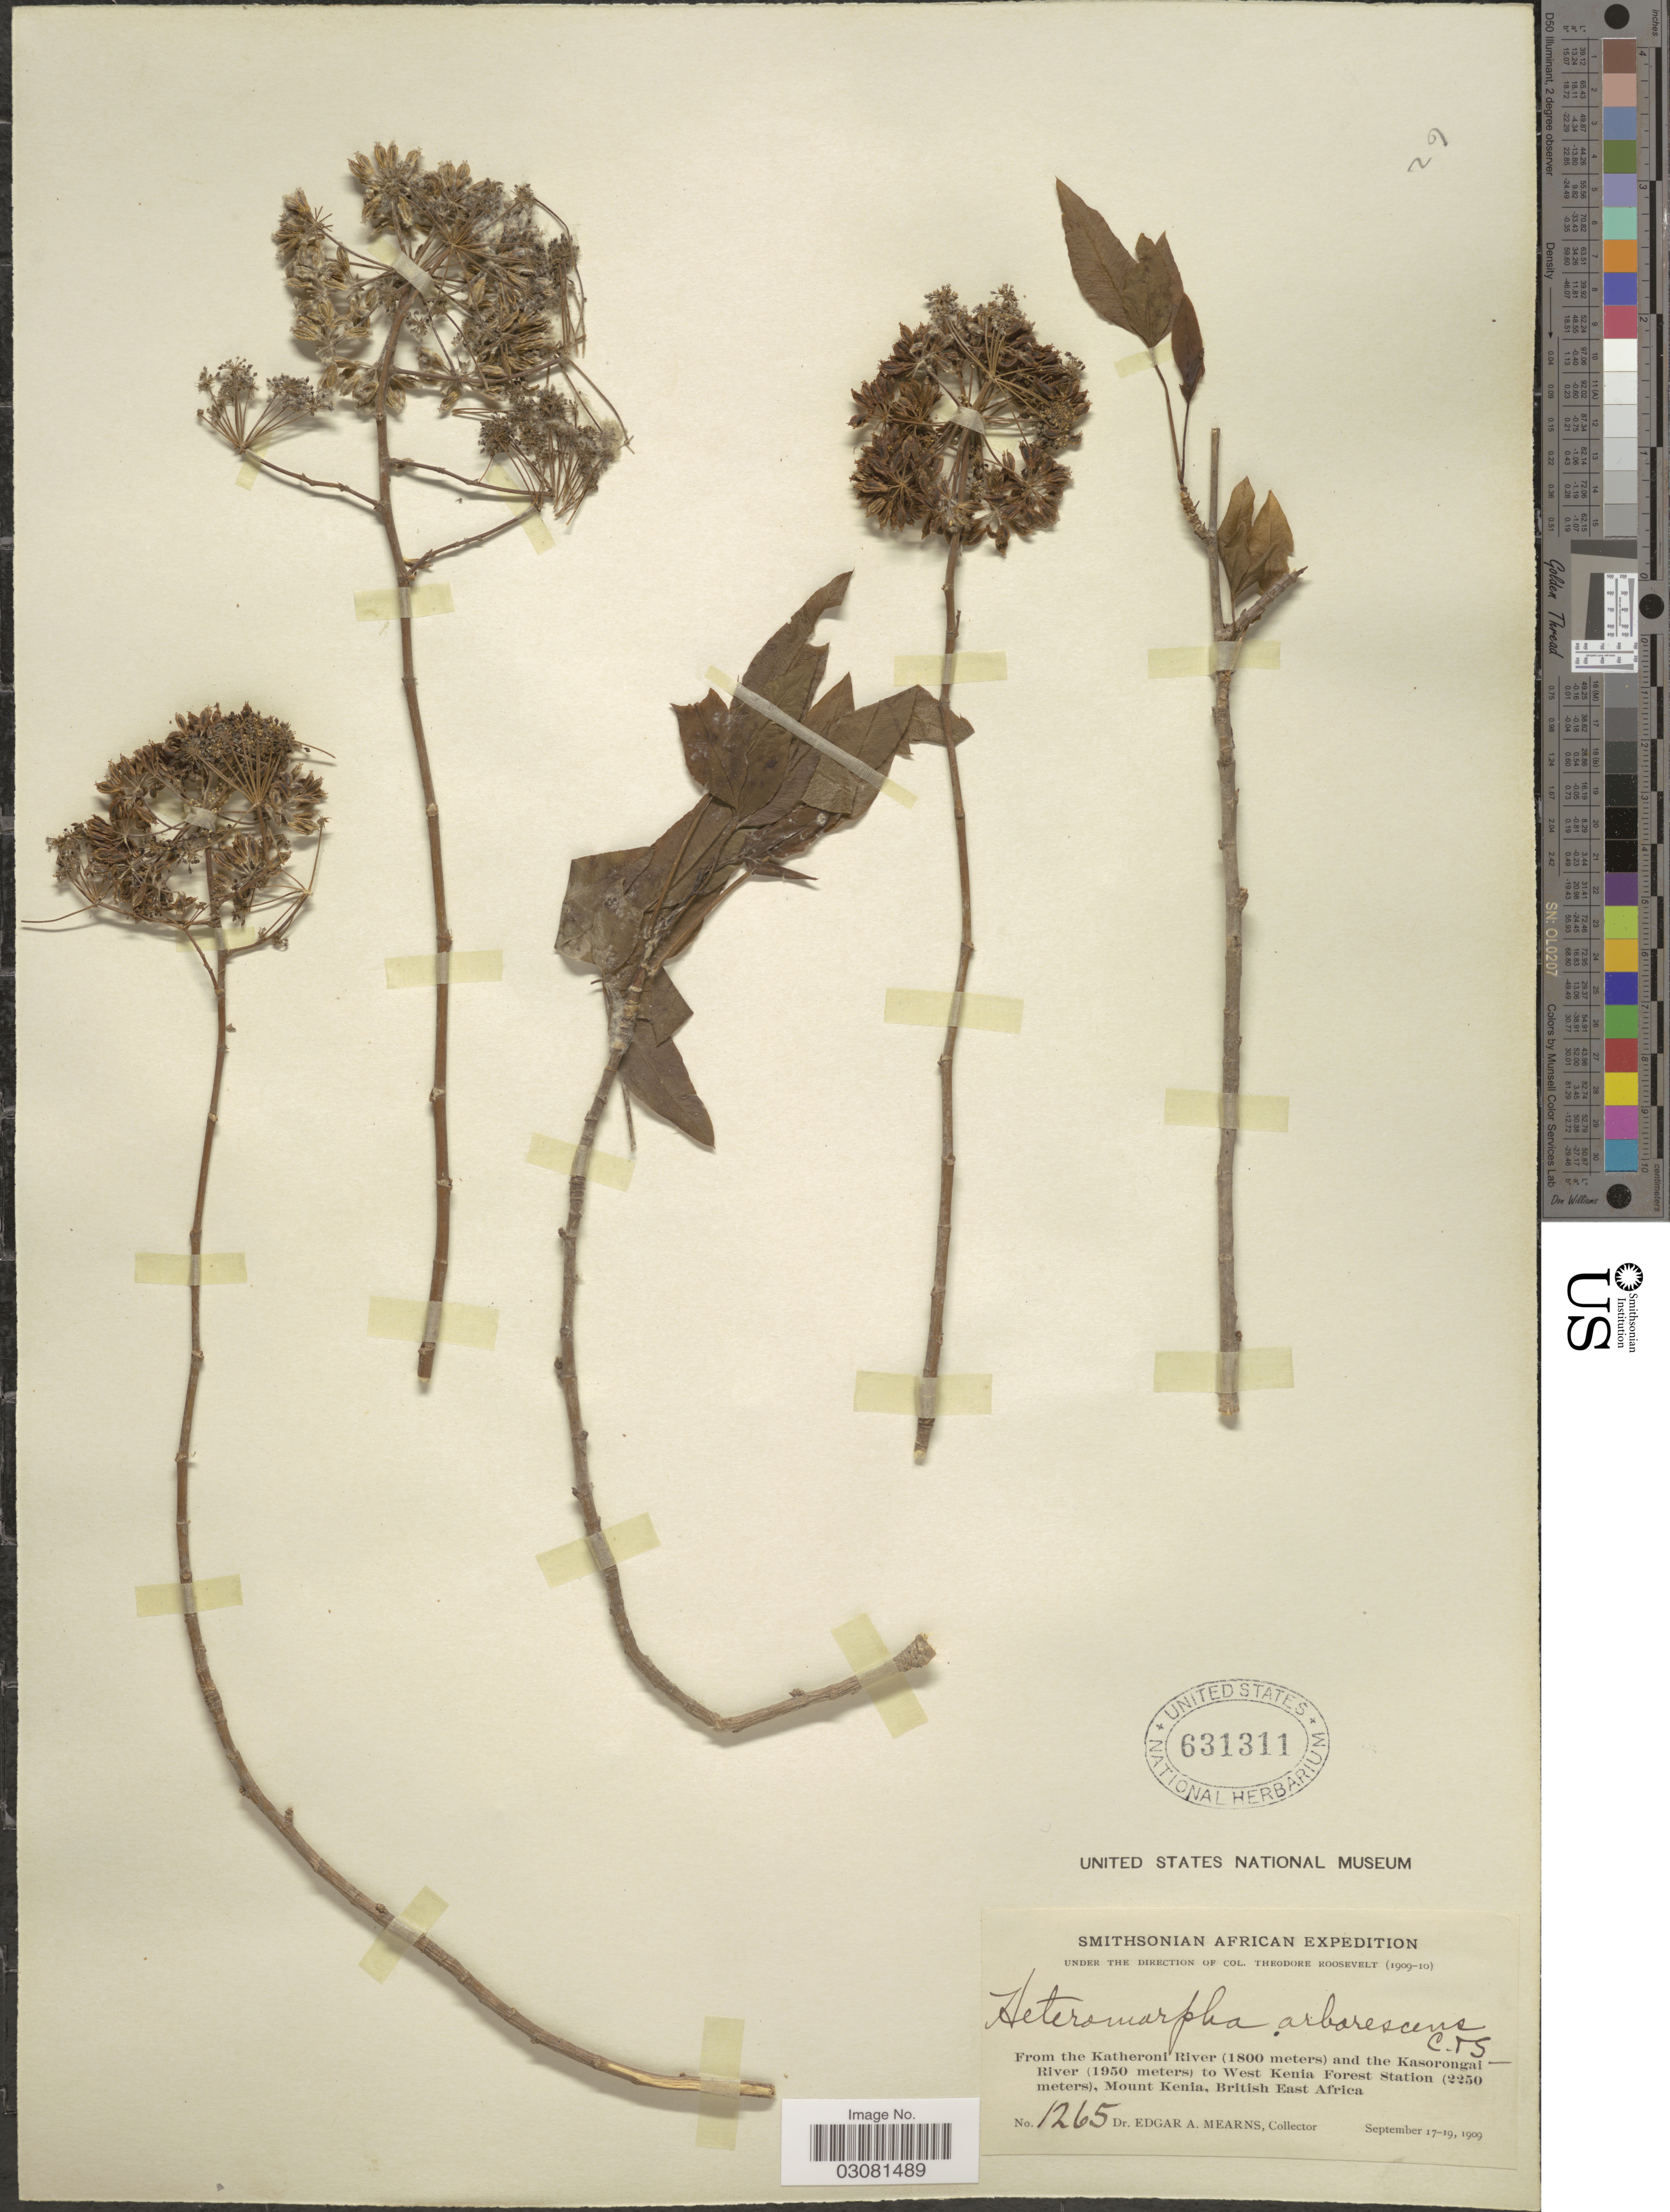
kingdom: Plantae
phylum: Tracheophyta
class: Magnoliopsida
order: Apiales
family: Apiaceae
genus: Heteromorpha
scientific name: Heteromorpha arborescens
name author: Cham. & Schltdl.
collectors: E. A. Mearns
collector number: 1265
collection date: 1909-09-17/1909-09-19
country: Kenya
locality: From the Katheroni River and the Kasorongai River to West Kenia Forest Station, Mount Kenia, British East Africa.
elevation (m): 1800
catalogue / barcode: US 631311